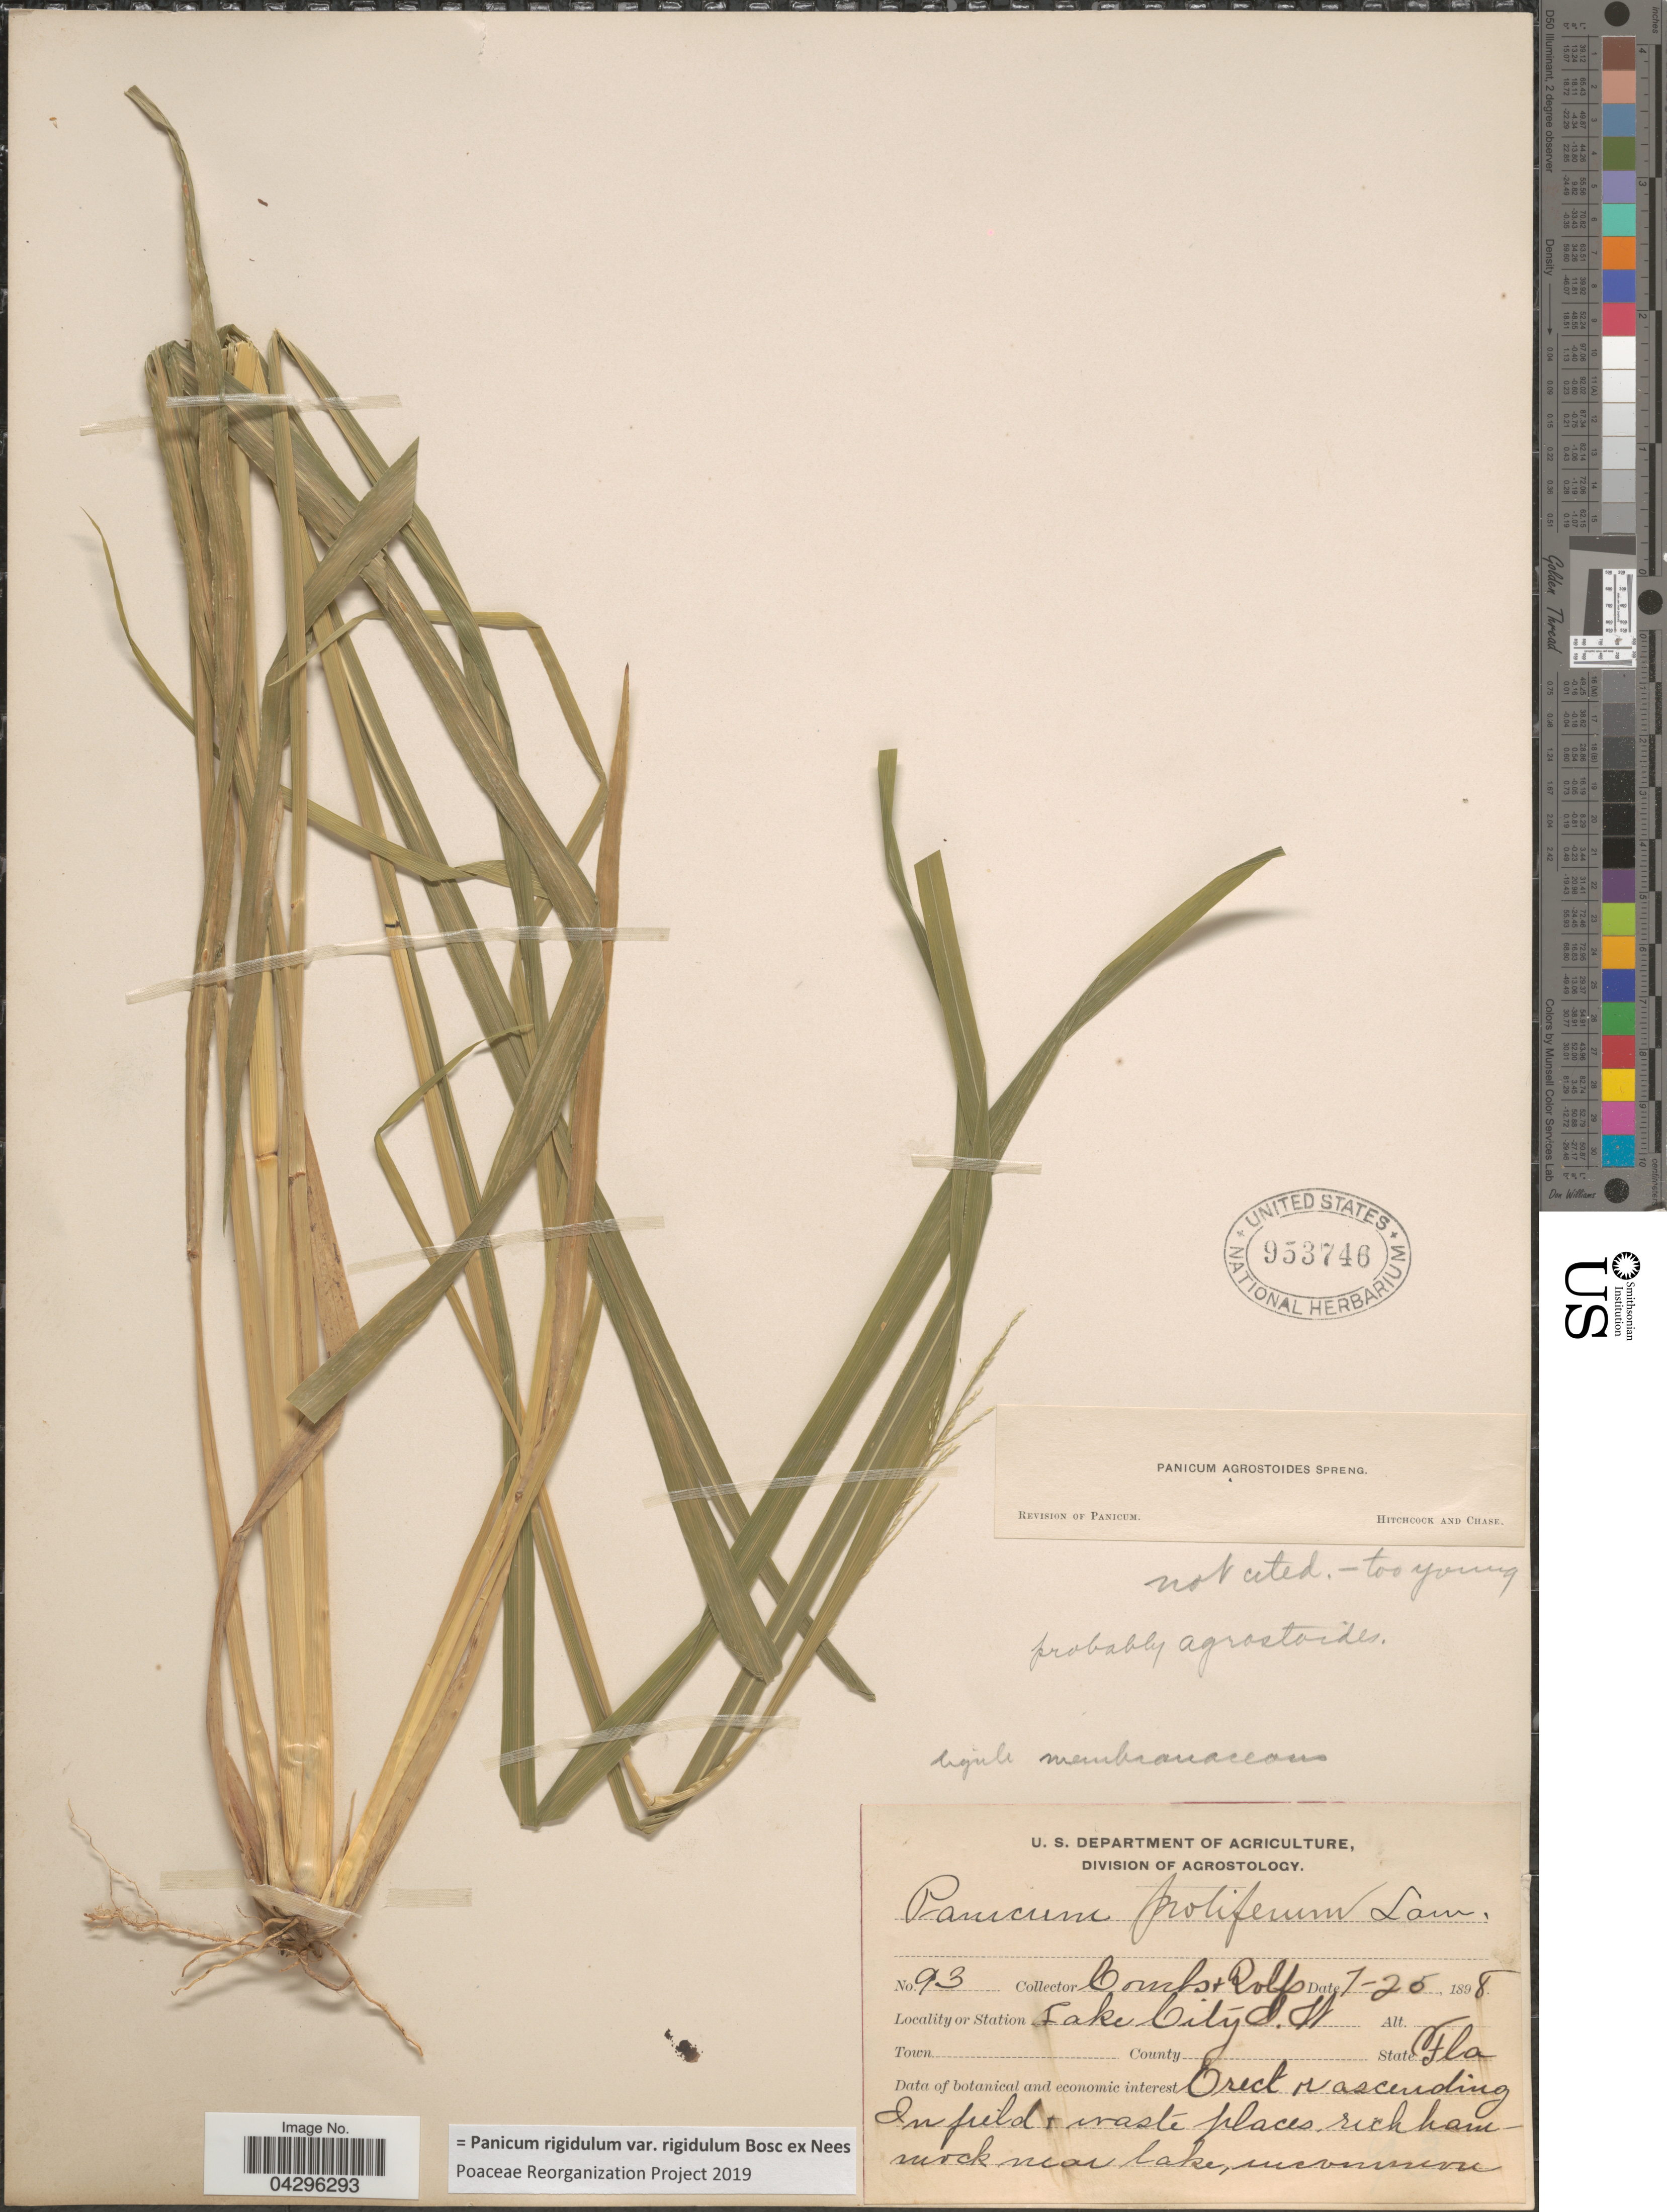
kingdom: Plantae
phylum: Tracheophyta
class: Liliopsida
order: Poales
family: Poaceae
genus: Panicum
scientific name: Panicum rigidulum var. rigidulum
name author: Bosc ex Nees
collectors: -. Combs & Rolfs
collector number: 93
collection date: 1898-07-25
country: United States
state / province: Florida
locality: Lake City.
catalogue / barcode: US 953746